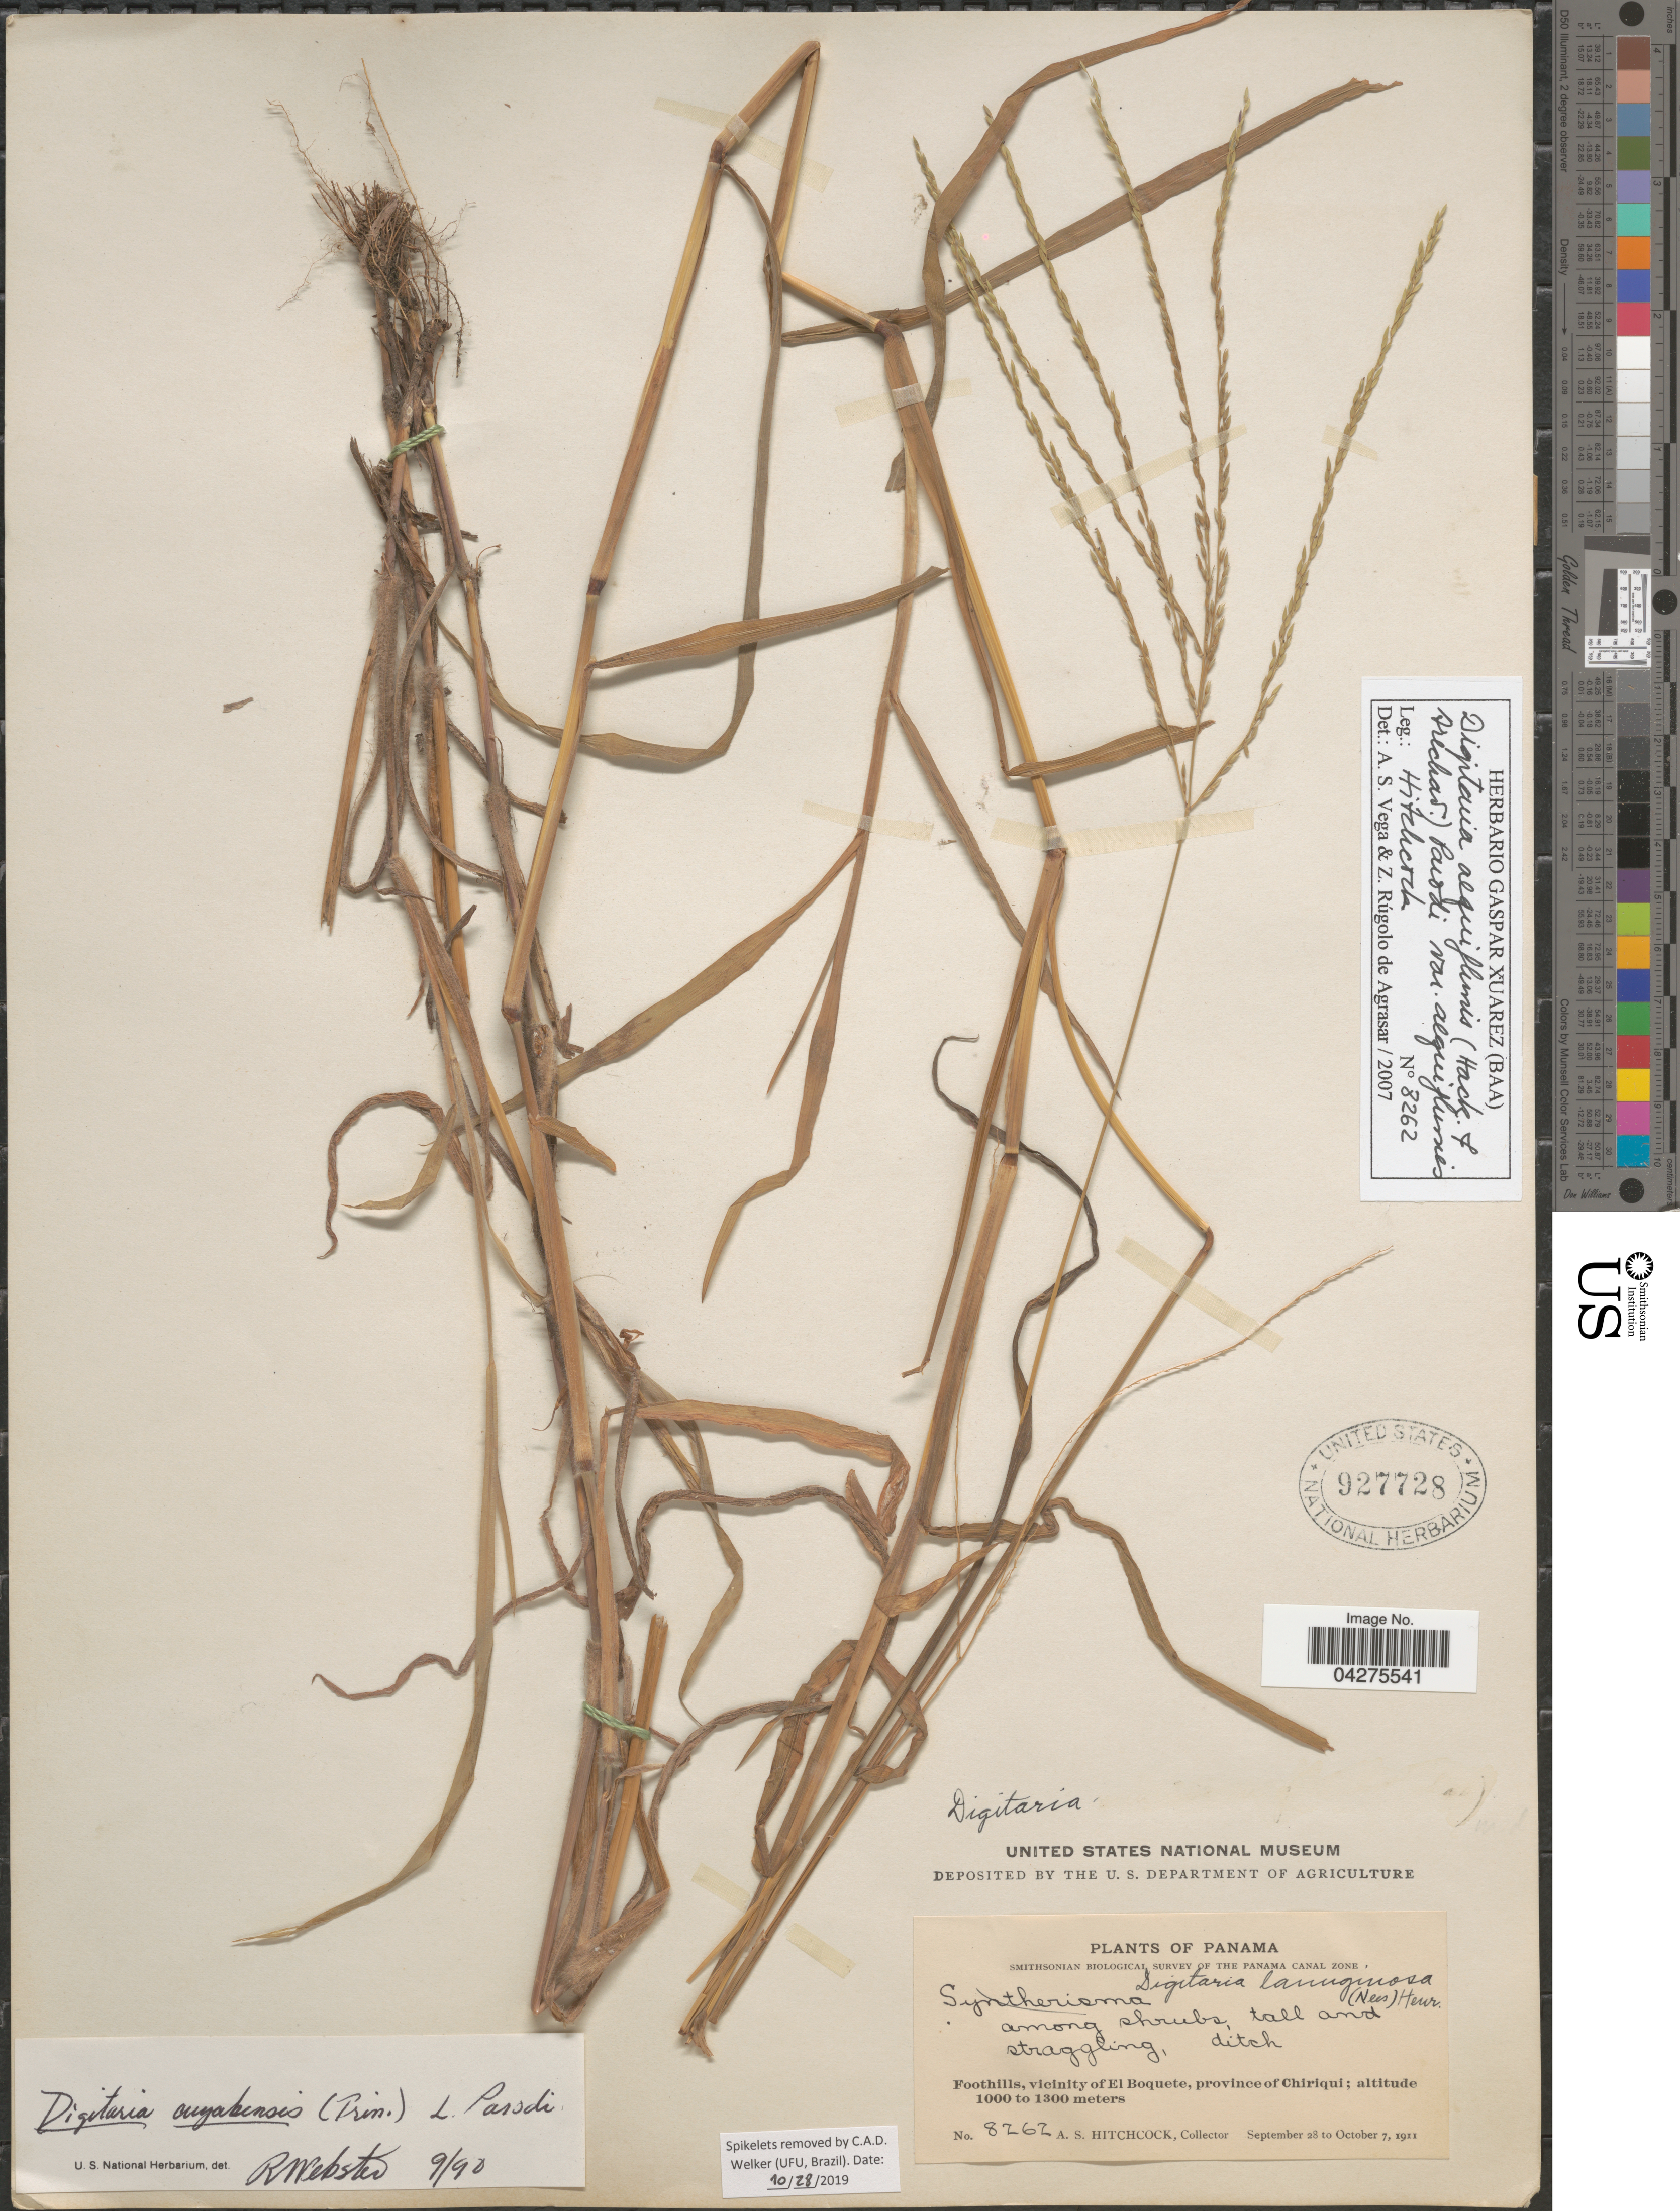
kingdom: Plantae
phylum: Tracheophyta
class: Liliopsida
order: Poales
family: Poaceae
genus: Digitaria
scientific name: Digitaria aequiglumis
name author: (Hack. & Arechav.) Parodi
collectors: A. S. Hitchcock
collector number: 8262*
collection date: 1911-09-28/1911-10-07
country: Panama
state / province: Chiriqui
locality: Smithsonian Biological Survey of the Panama Canal Zone. Foothills, vicinity of El Boquete.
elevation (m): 1000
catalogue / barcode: US 927728